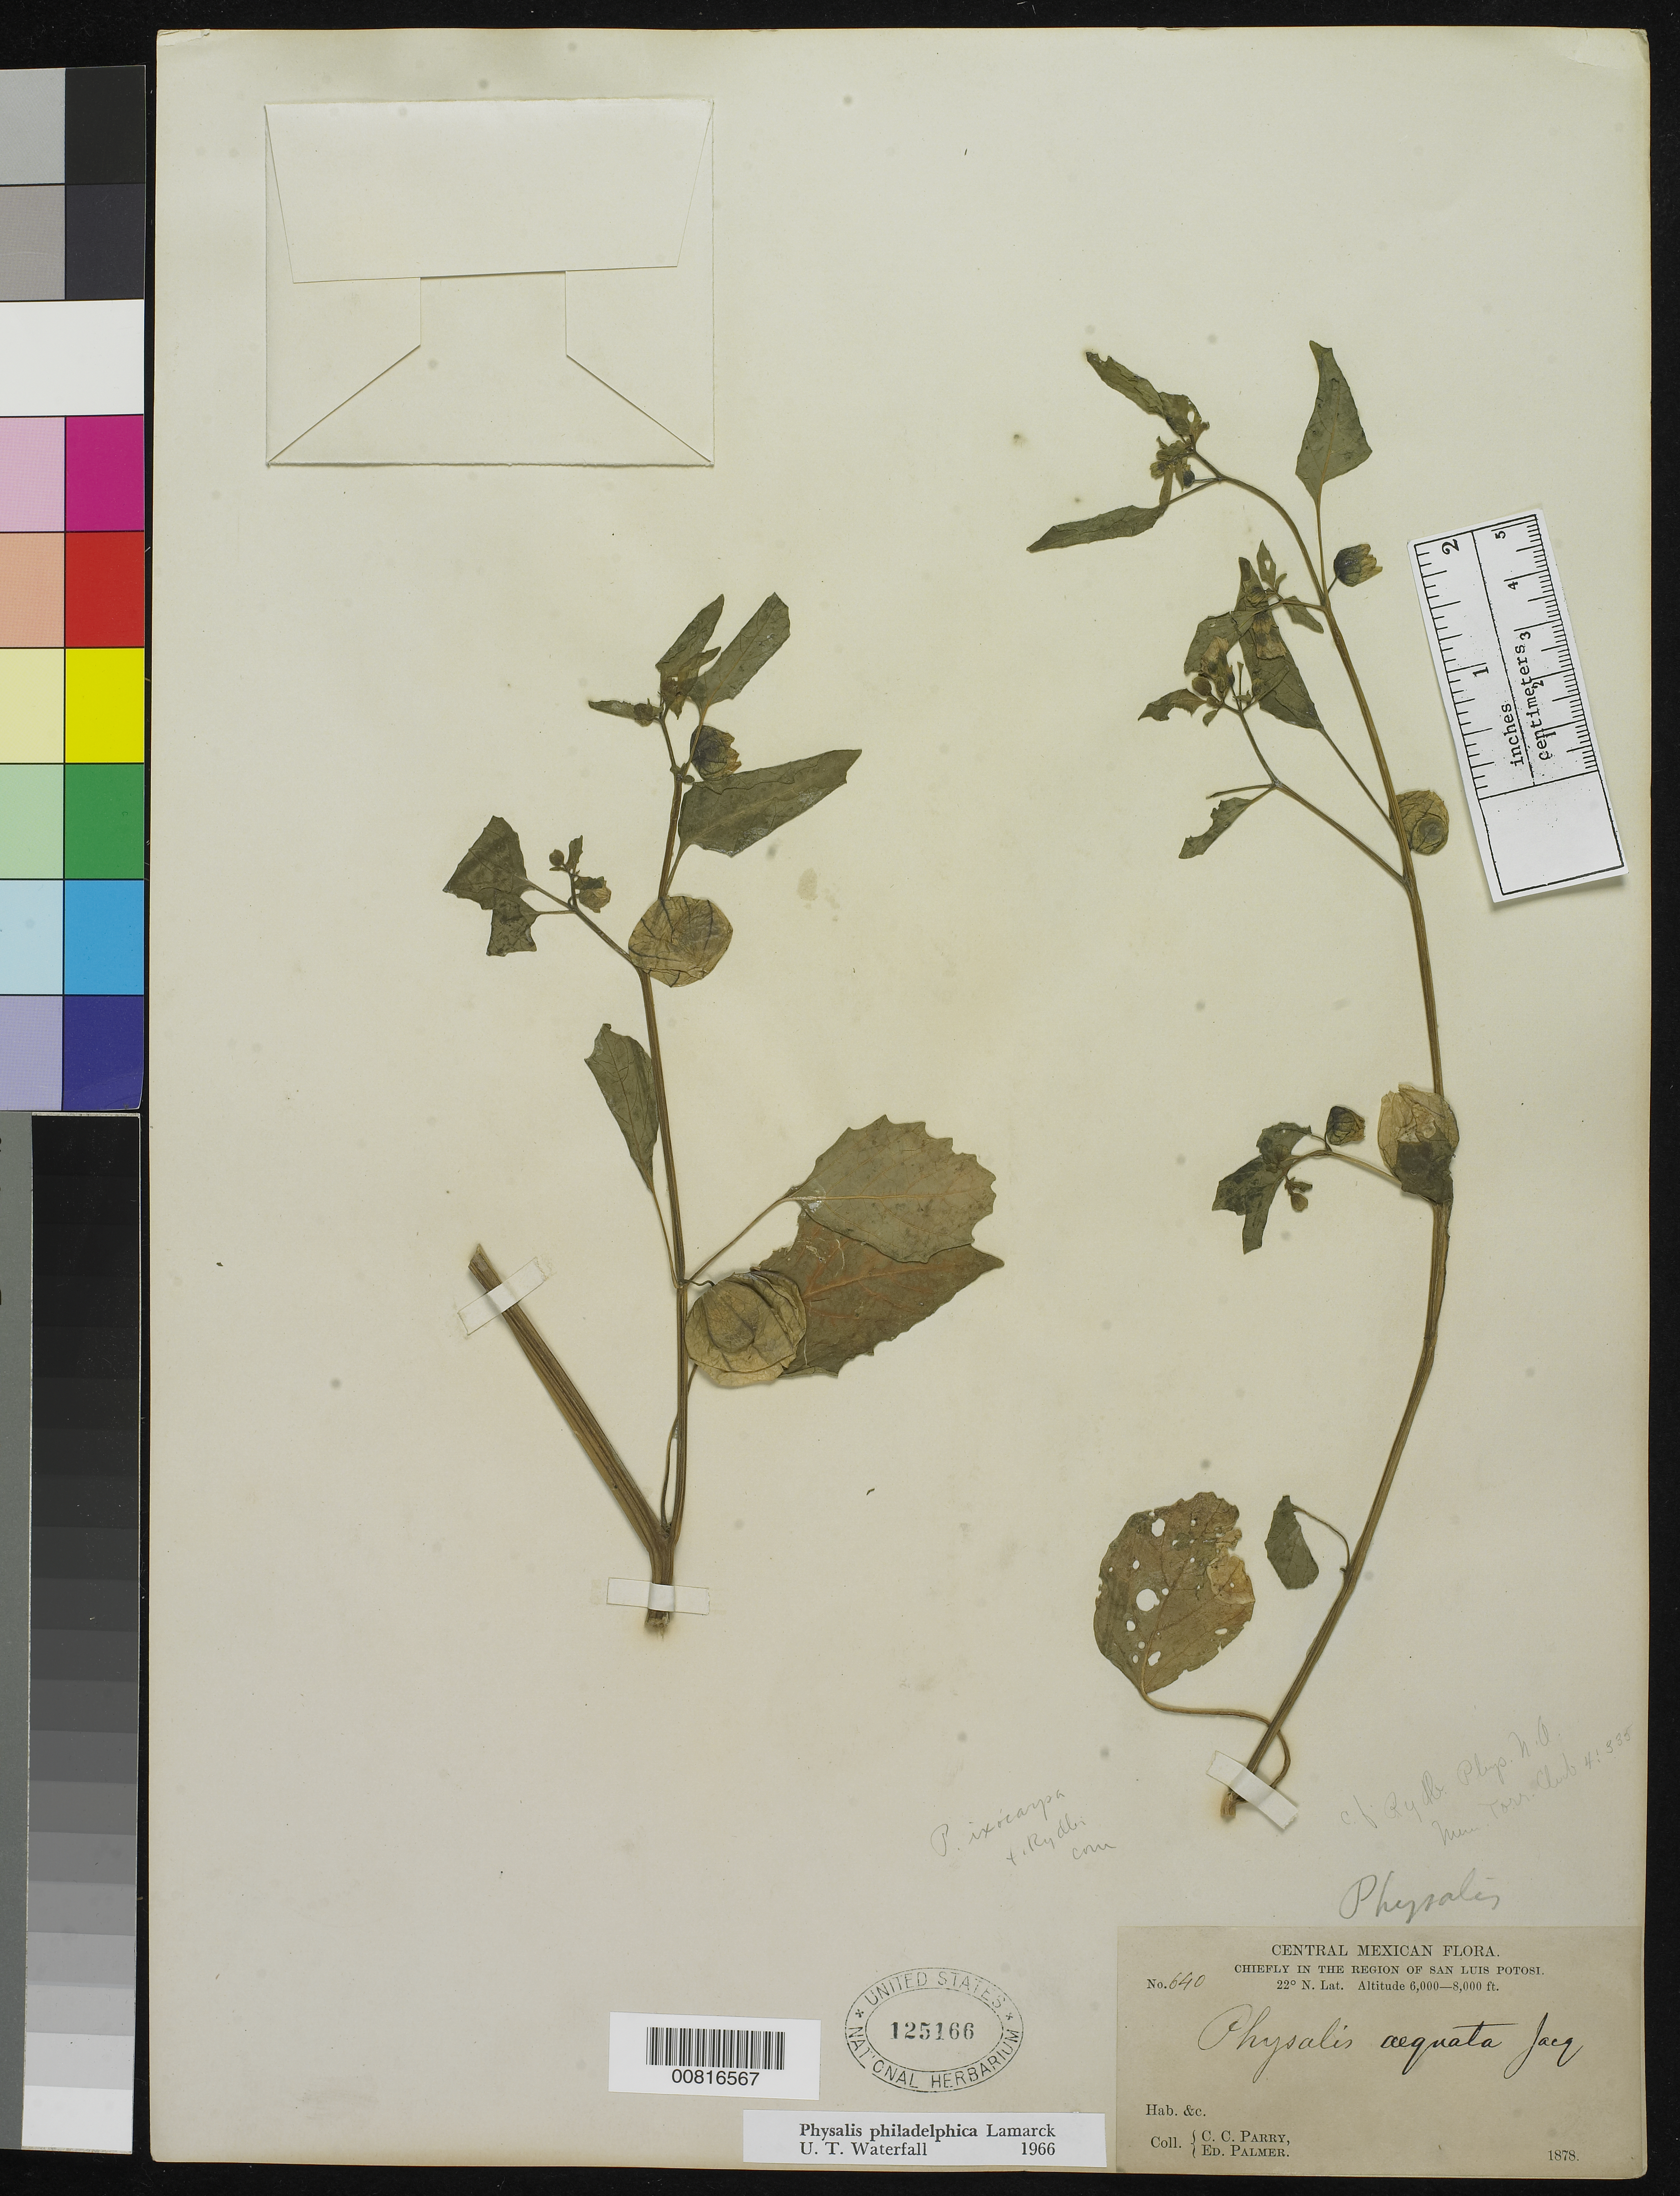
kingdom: Plantae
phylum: Tracheophyta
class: Magnoliopsida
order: Solanales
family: Solanaceae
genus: Physalis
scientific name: Physalis philadelphica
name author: Lam.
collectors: C. C. Parry & E. Palmer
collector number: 640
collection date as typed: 1878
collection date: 1878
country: Mexico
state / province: San Luis Potosí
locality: Chiefly in the region of San Luis Potosí.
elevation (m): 1829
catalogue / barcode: US 125166